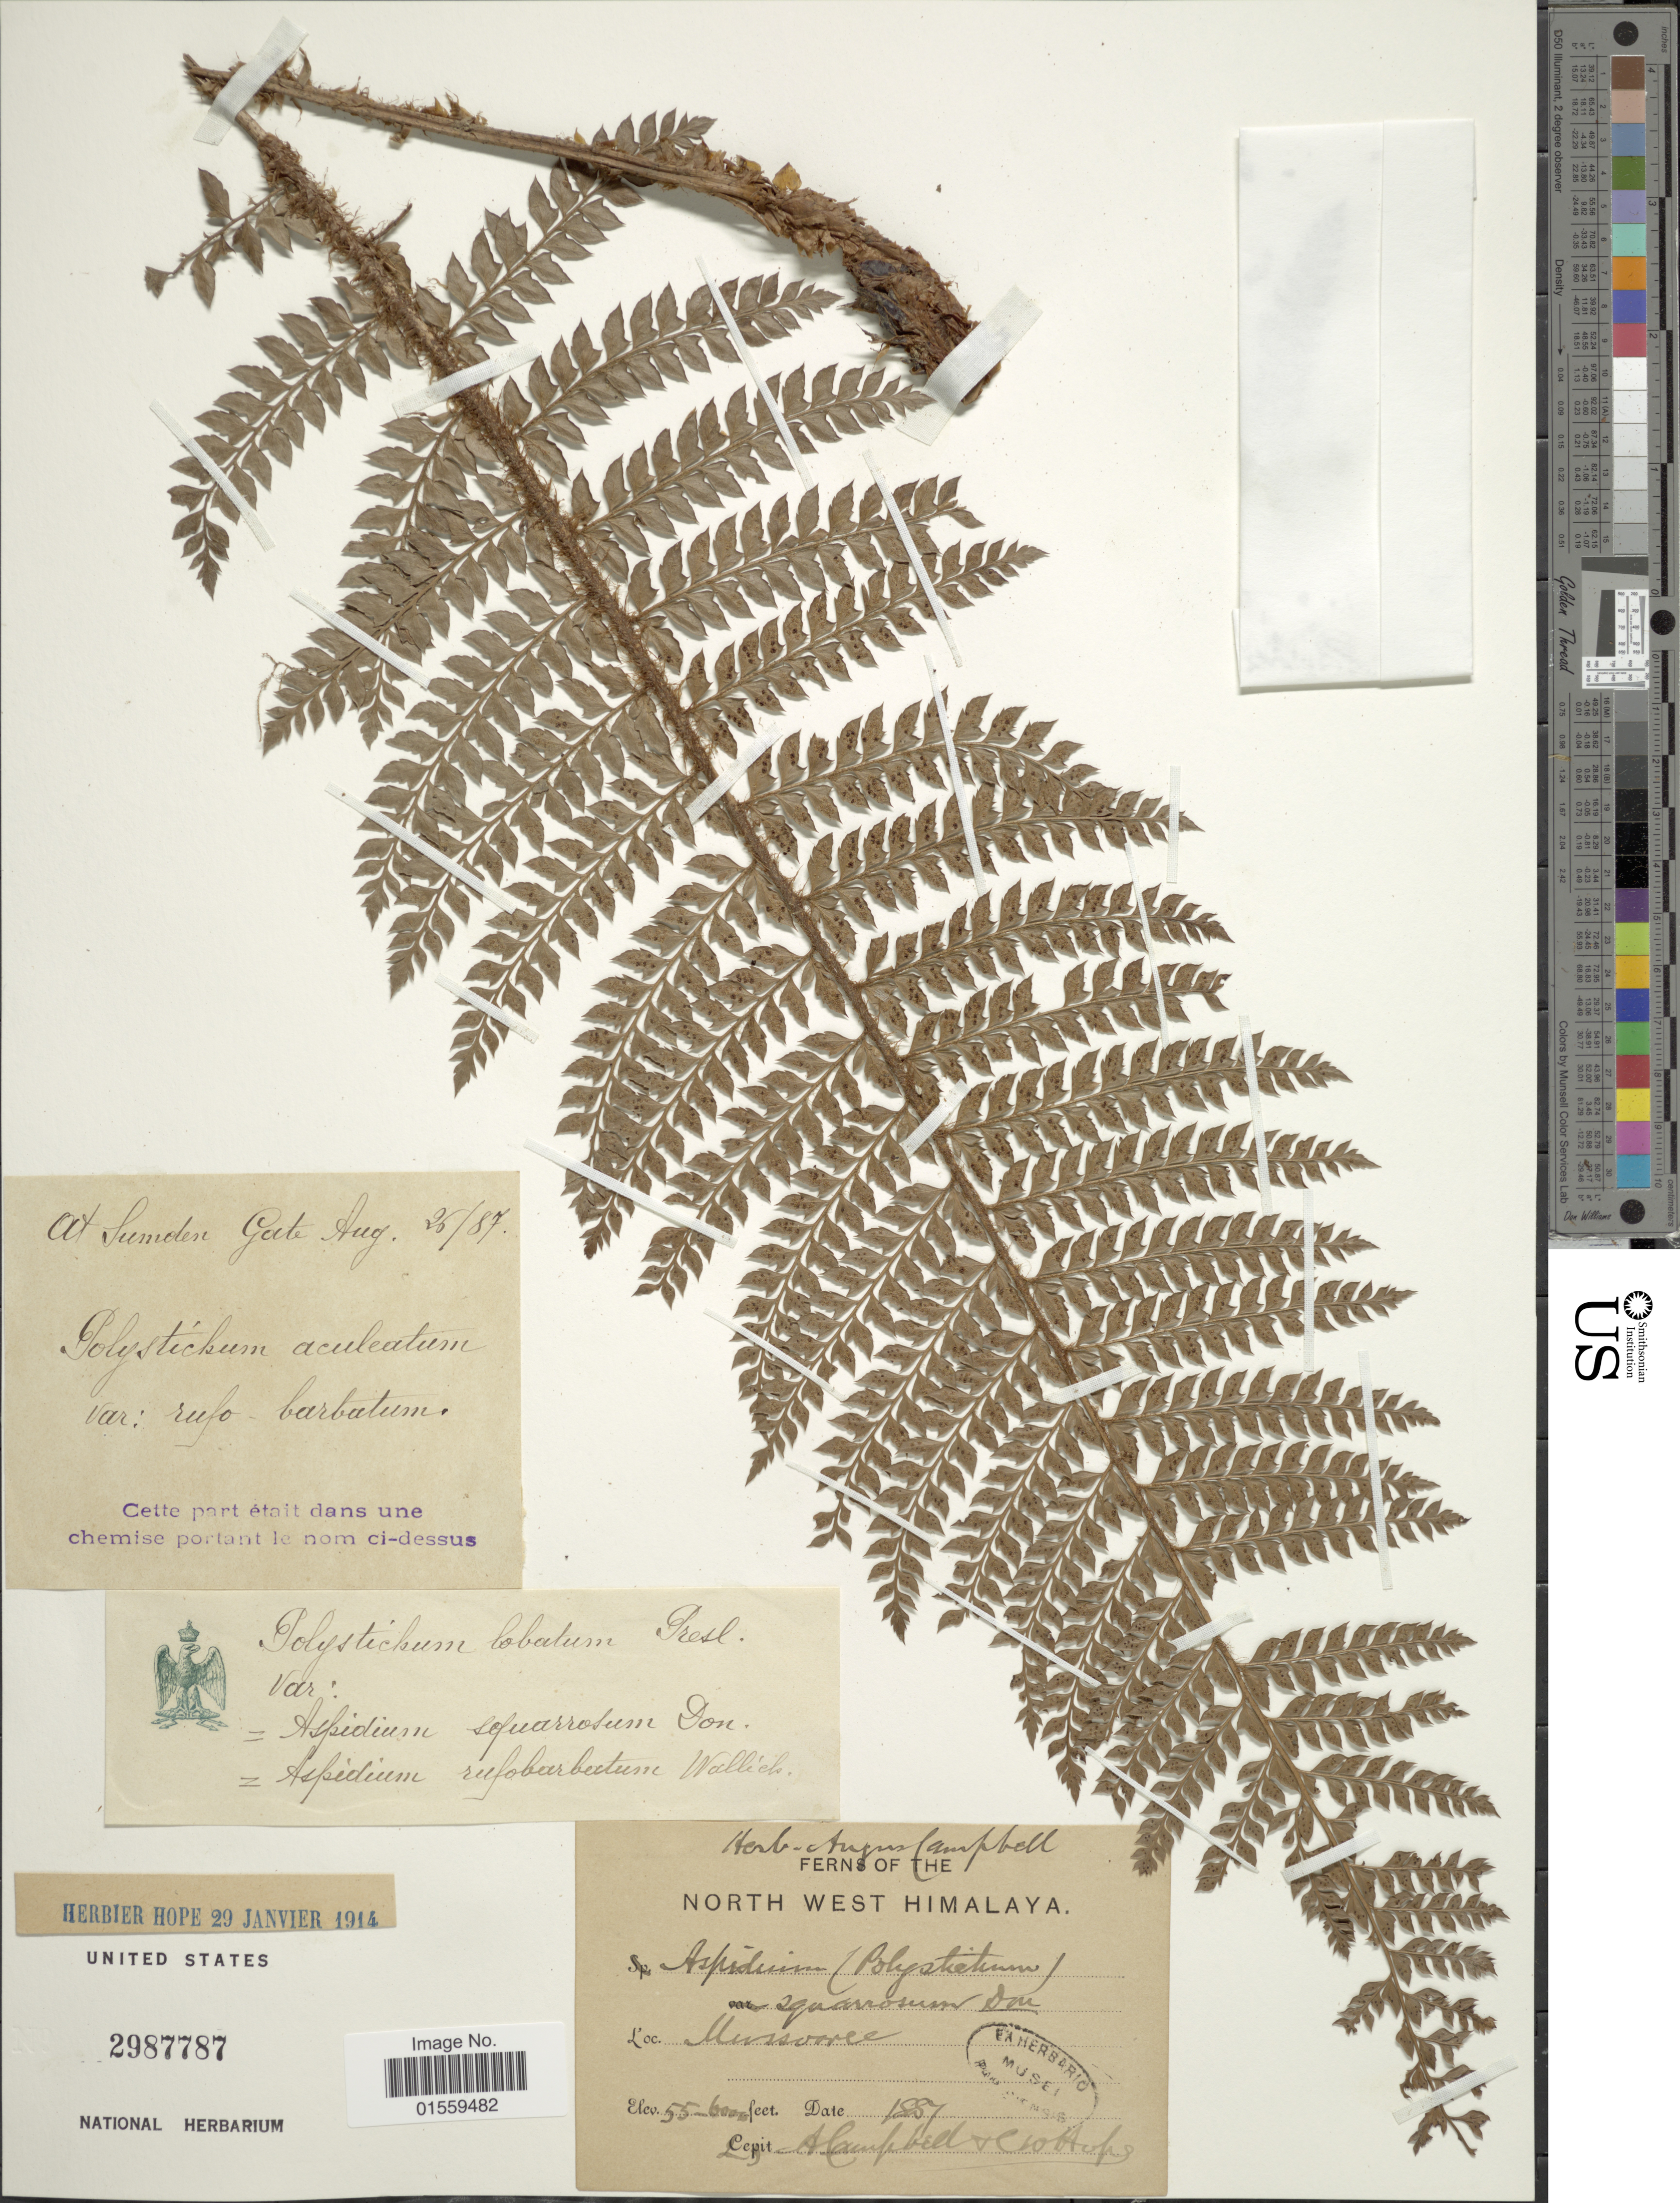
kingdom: Plantae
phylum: Tracheophyta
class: Polypodiopsida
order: Polypodiales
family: Dryopteridaceae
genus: Polystichum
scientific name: Polystichum setiferum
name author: (Forssk.) Moore ex Woynar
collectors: A. E. Campbell & C. W. Hope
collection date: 1887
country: India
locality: North West Himalaya, Mussoorie.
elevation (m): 1676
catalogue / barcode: US 2987787